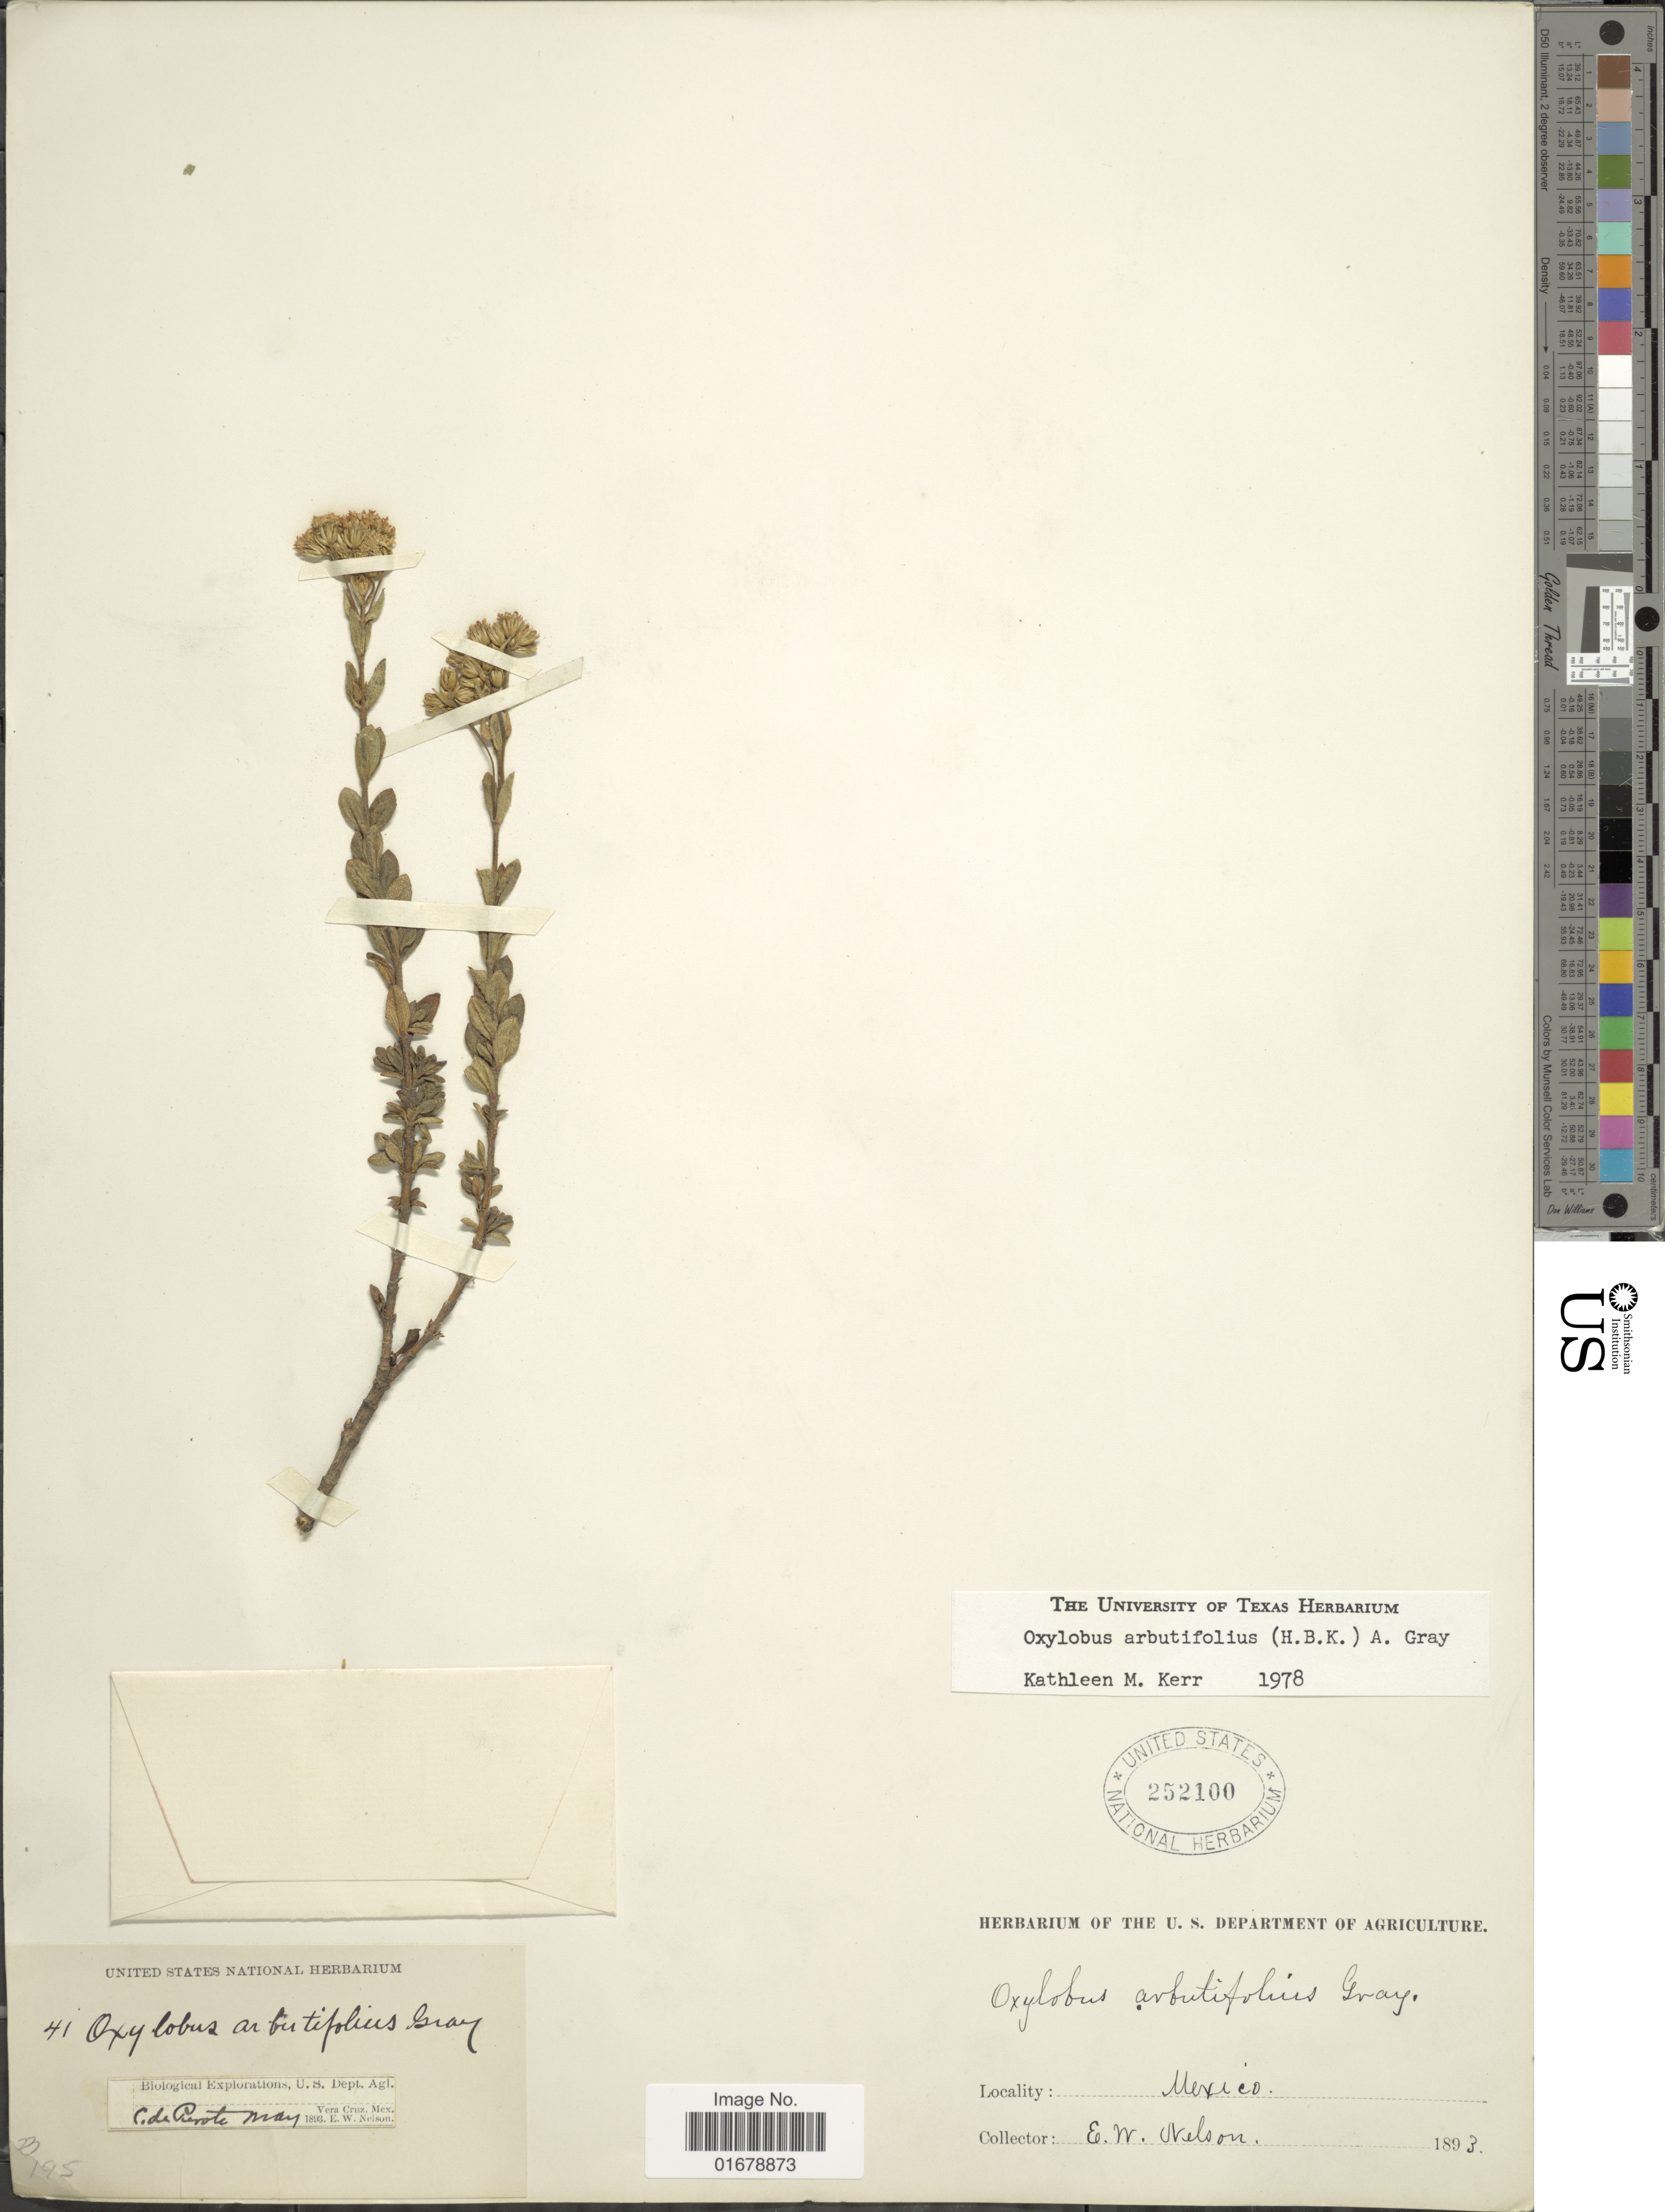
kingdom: Plantae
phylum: Tracheophyta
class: Magnoliopsida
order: Asterales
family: Asteraceae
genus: Oxylobus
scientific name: Oxylobus arbutifolius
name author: (Kunth) A. Gray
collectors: E. W. Nelson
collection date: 1893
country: Mexico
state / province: México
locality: México.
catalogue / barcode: US 252100